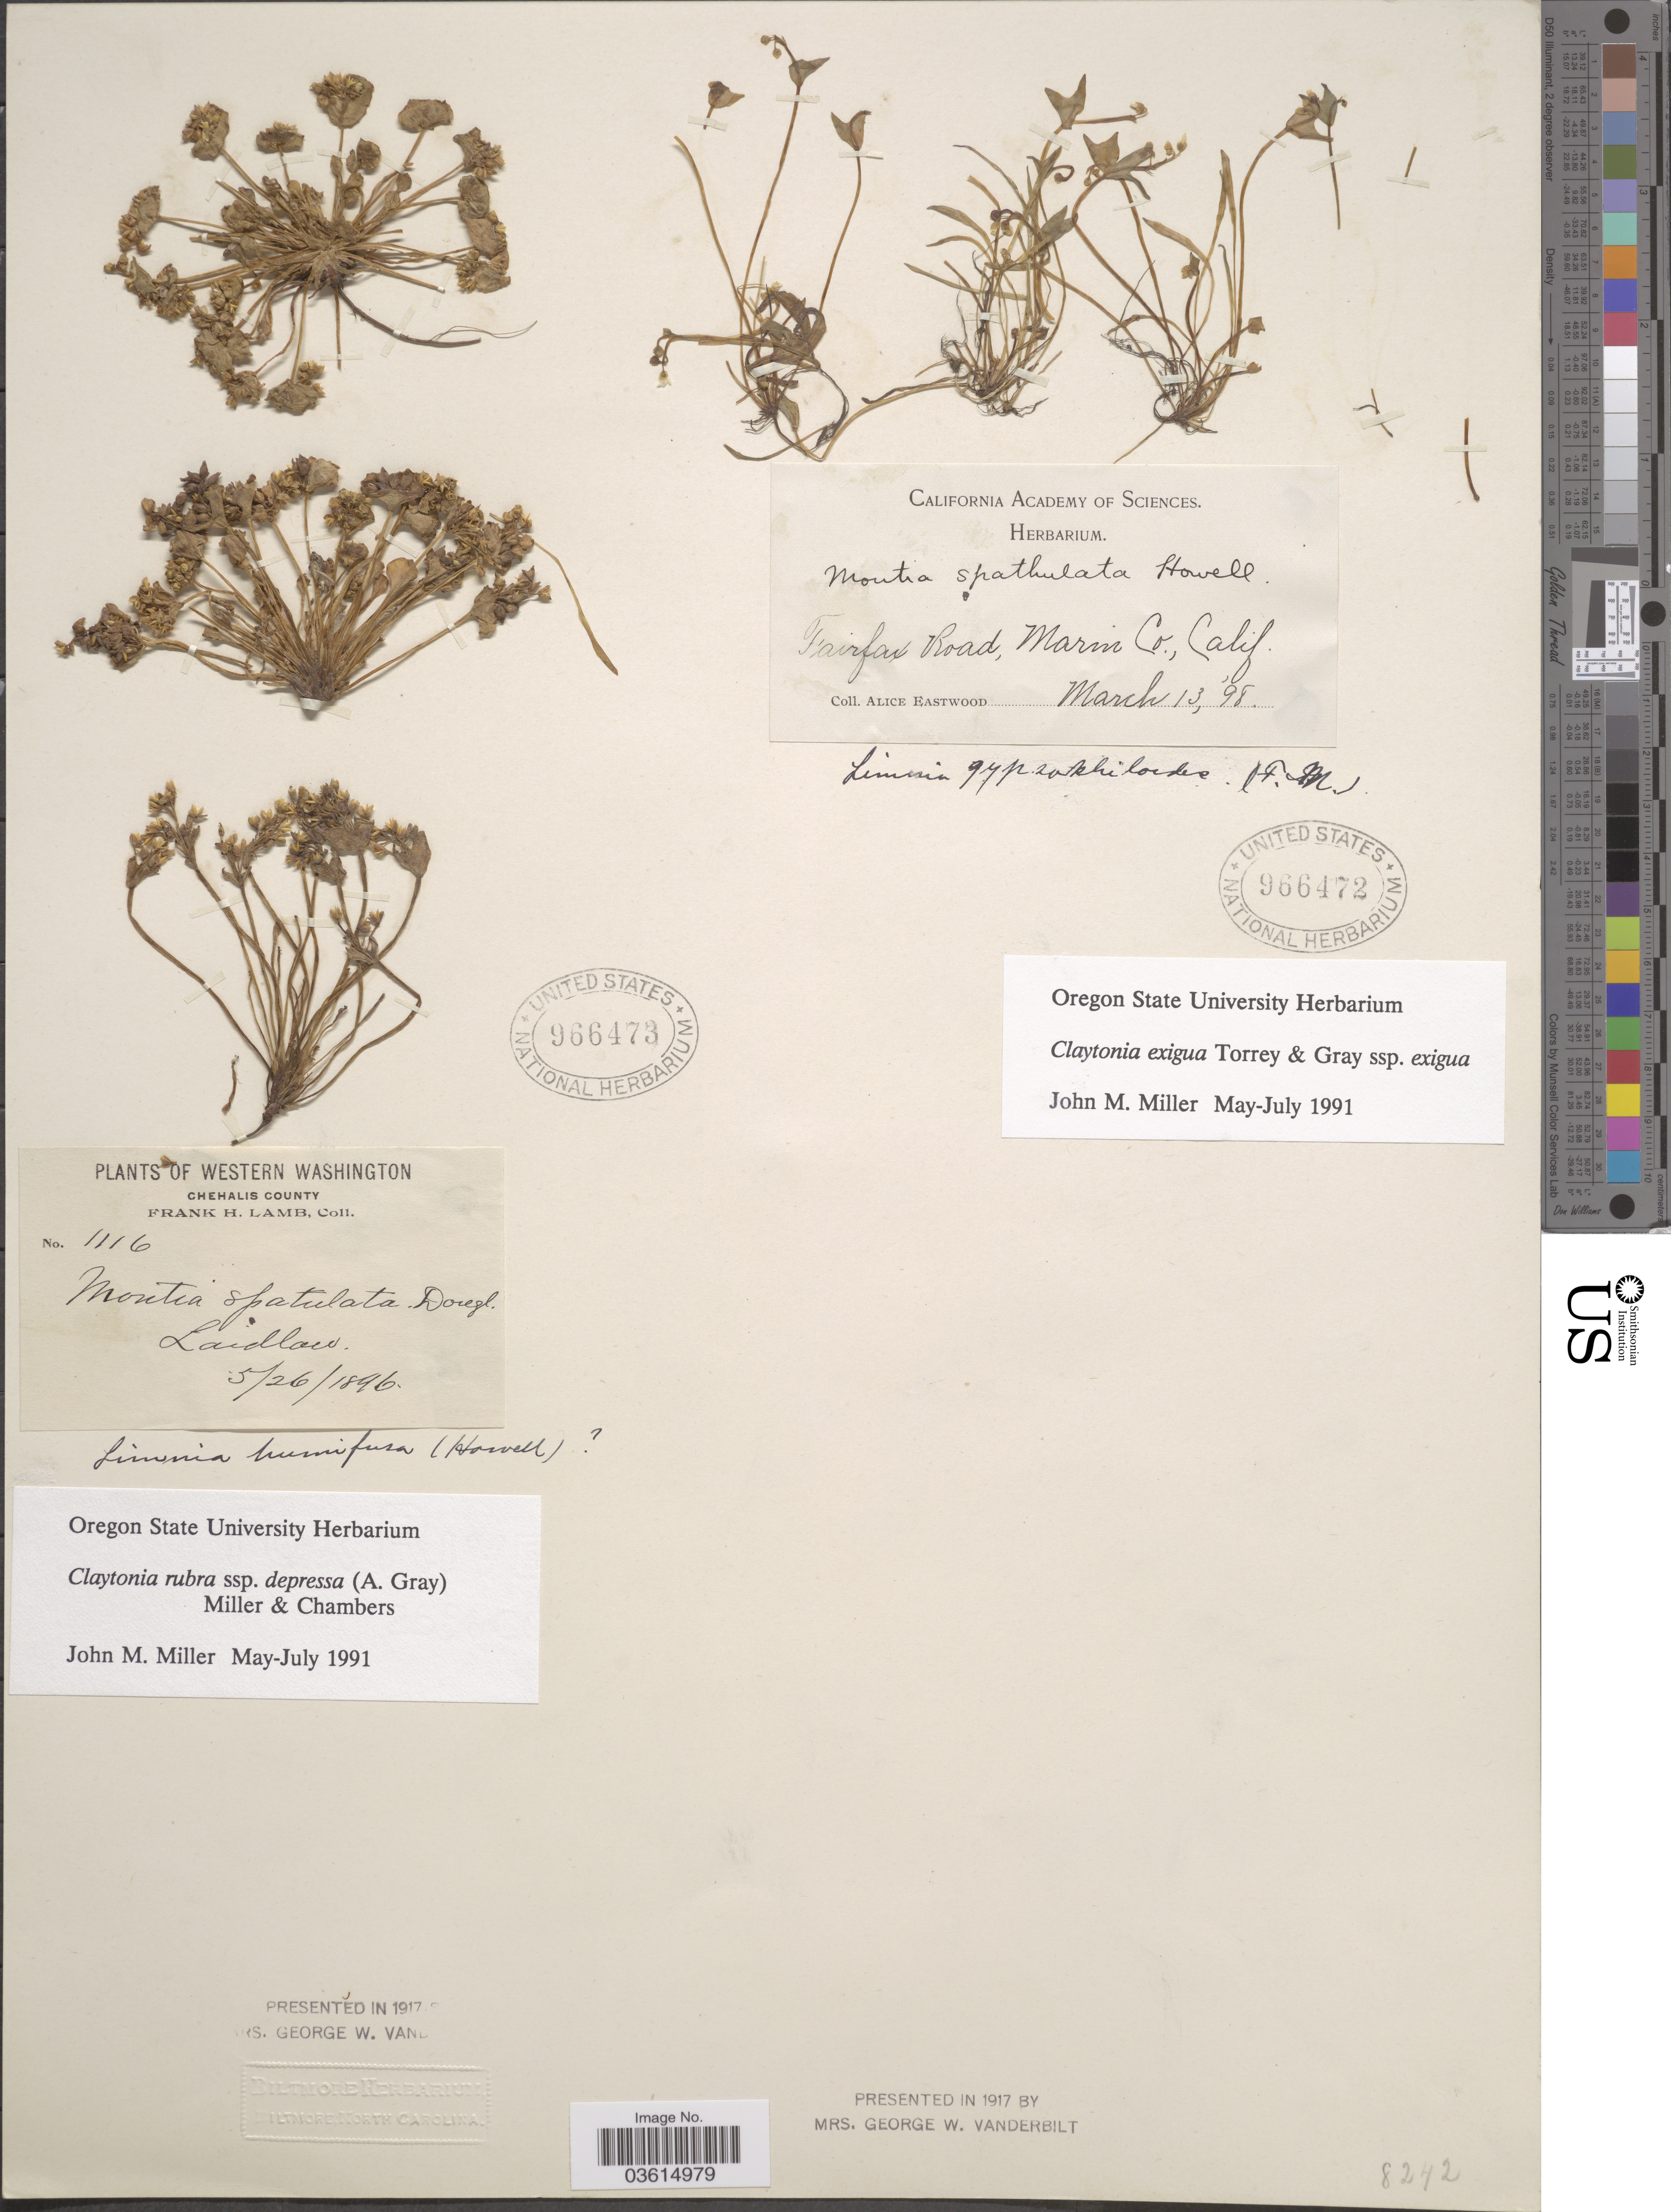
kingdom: Plantae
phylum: Tracheophyta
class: Magnoliopsida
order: Caryophyllales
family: Montiaceae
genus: Claytonia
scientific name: Claytonia rubra subsp. depressa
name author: (A. Gray) Mill. & Chambers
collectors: F. H. Lamb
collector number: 1116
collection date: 1896-05-26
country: United States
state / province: Washington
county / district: Grays Harbor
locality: Laidlow.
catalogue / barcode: US 966473-2